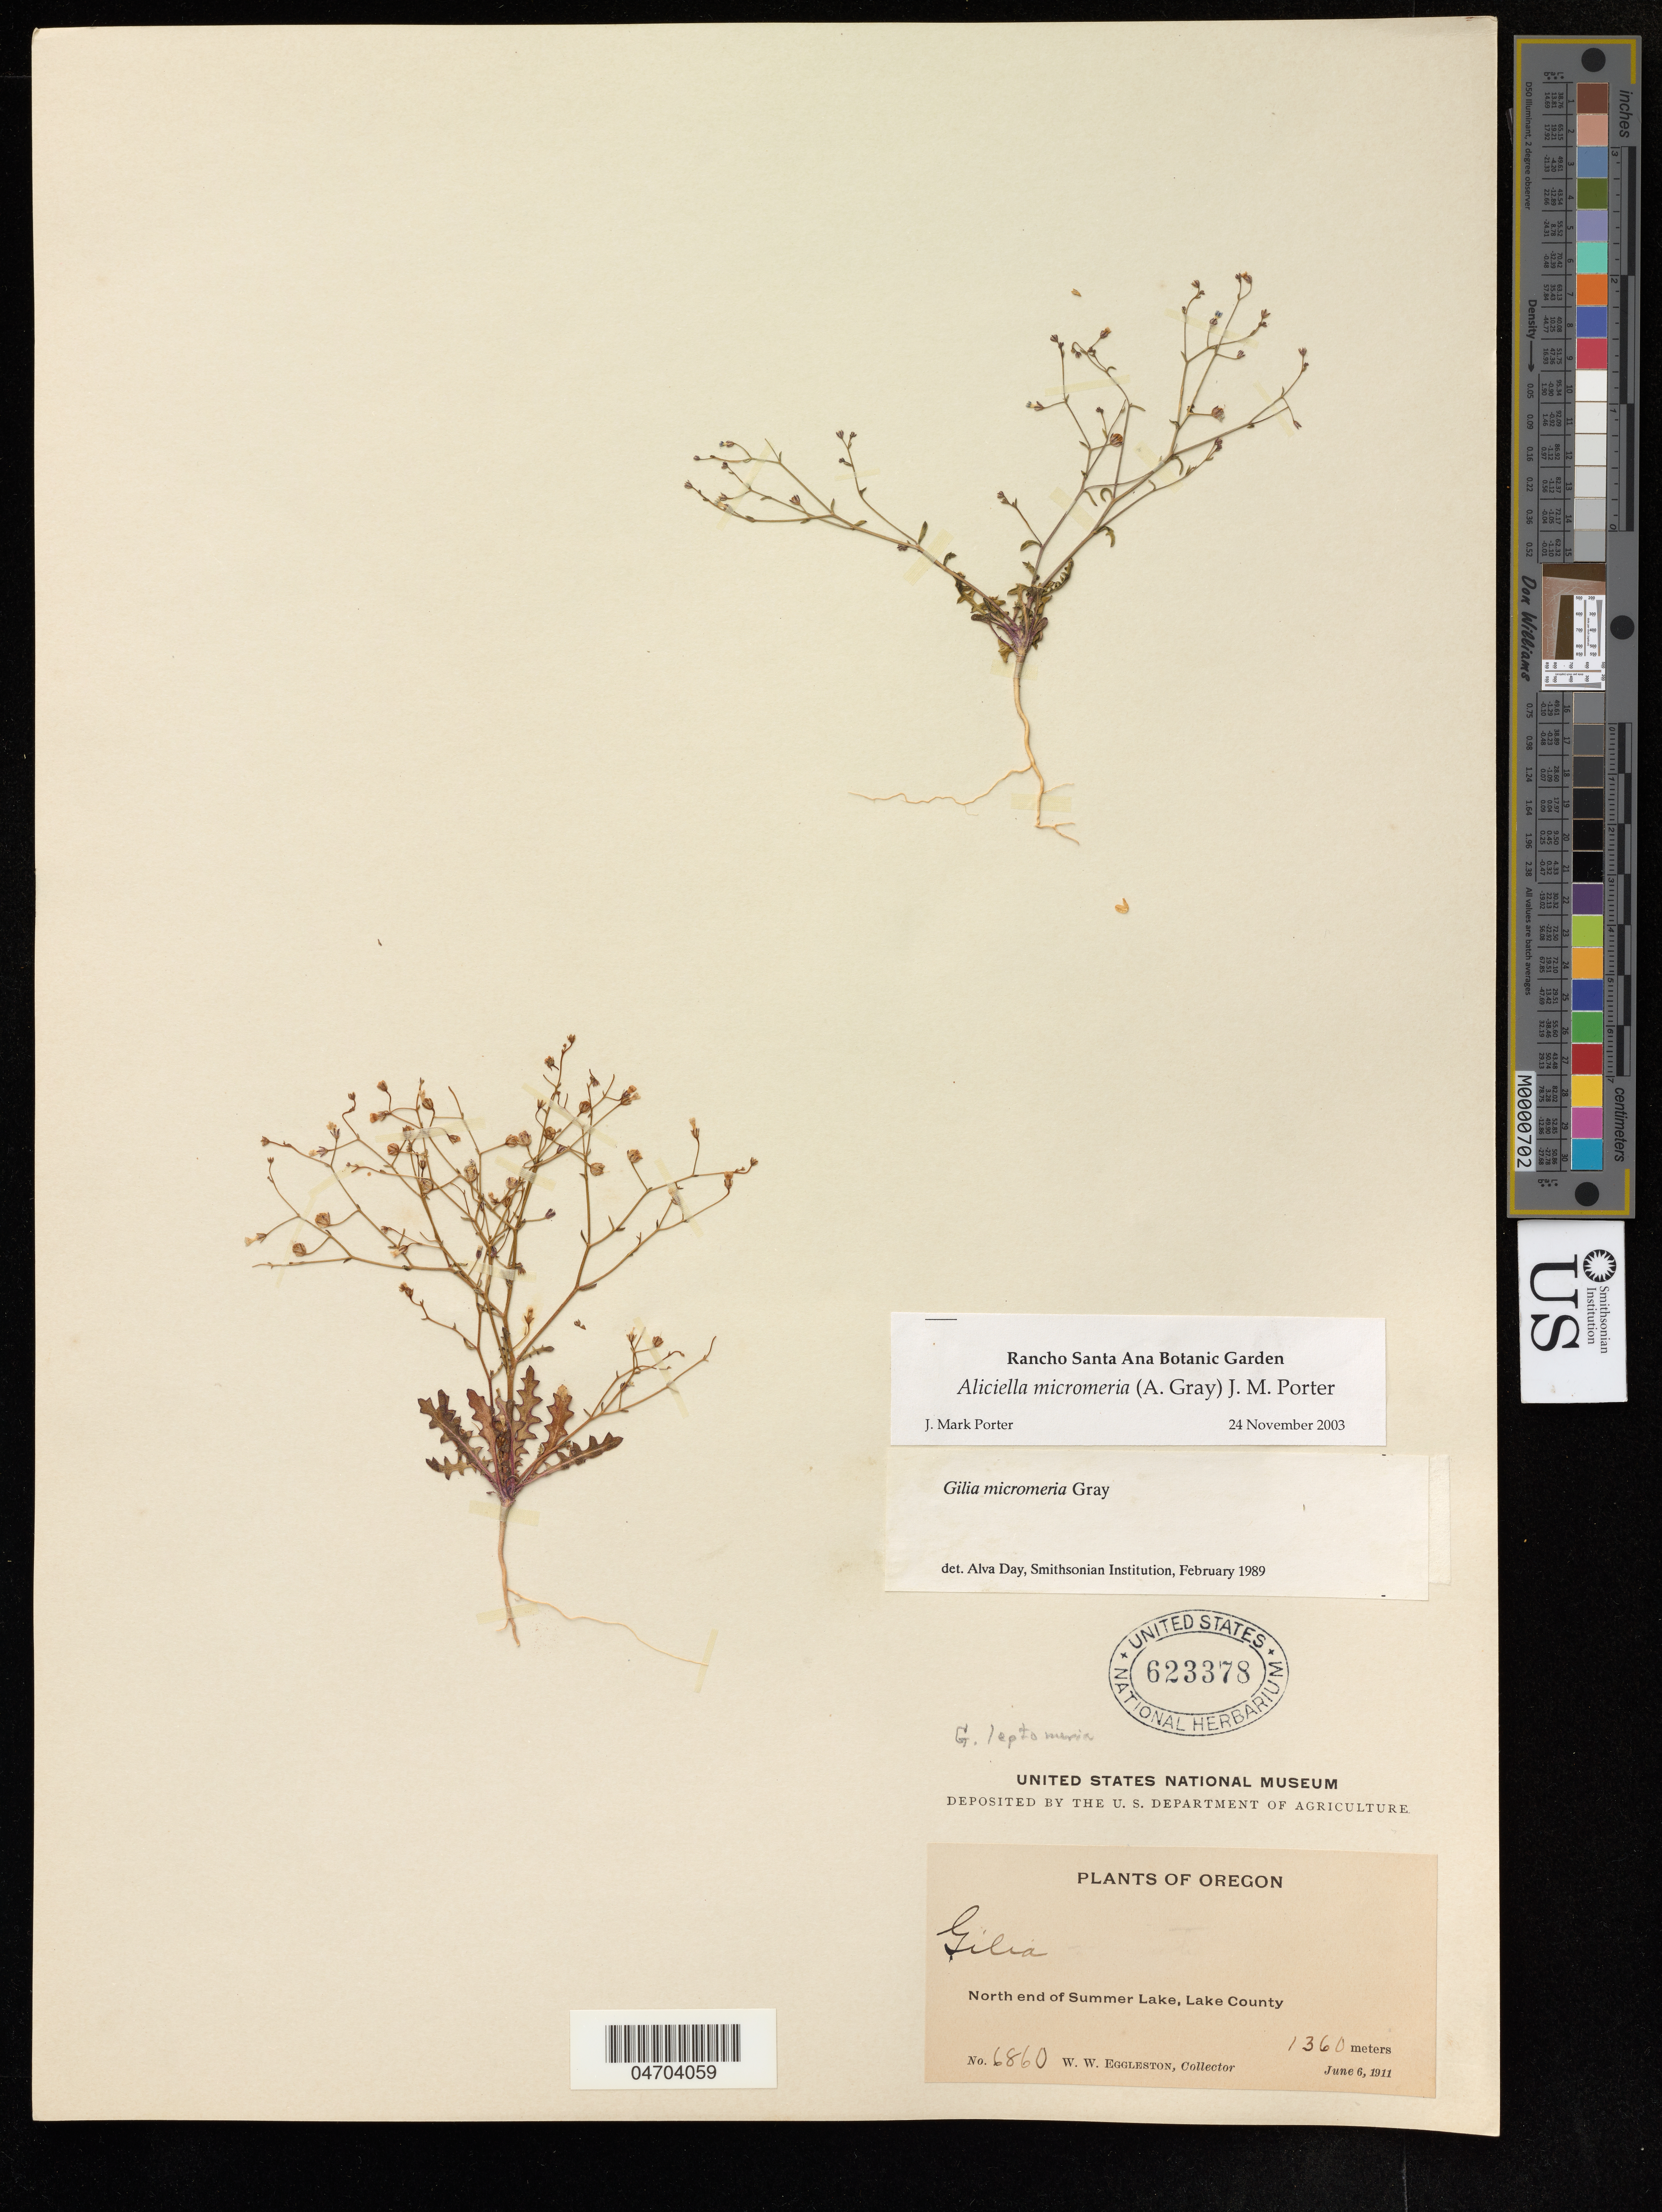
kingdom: Plantae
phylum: Tracheophyta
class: Magnoliopsida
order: Ericales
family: Polemoniaceae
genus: Aliciella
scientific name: Aliciella micromeria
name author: (A. Gray) J.M. Porter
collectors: W. W. Eggleston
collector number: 6860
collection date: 1911-06-06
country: United States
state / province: Oregon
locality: North end of Summer Lake, Lake County.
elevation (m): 1360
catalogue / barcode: US 623378